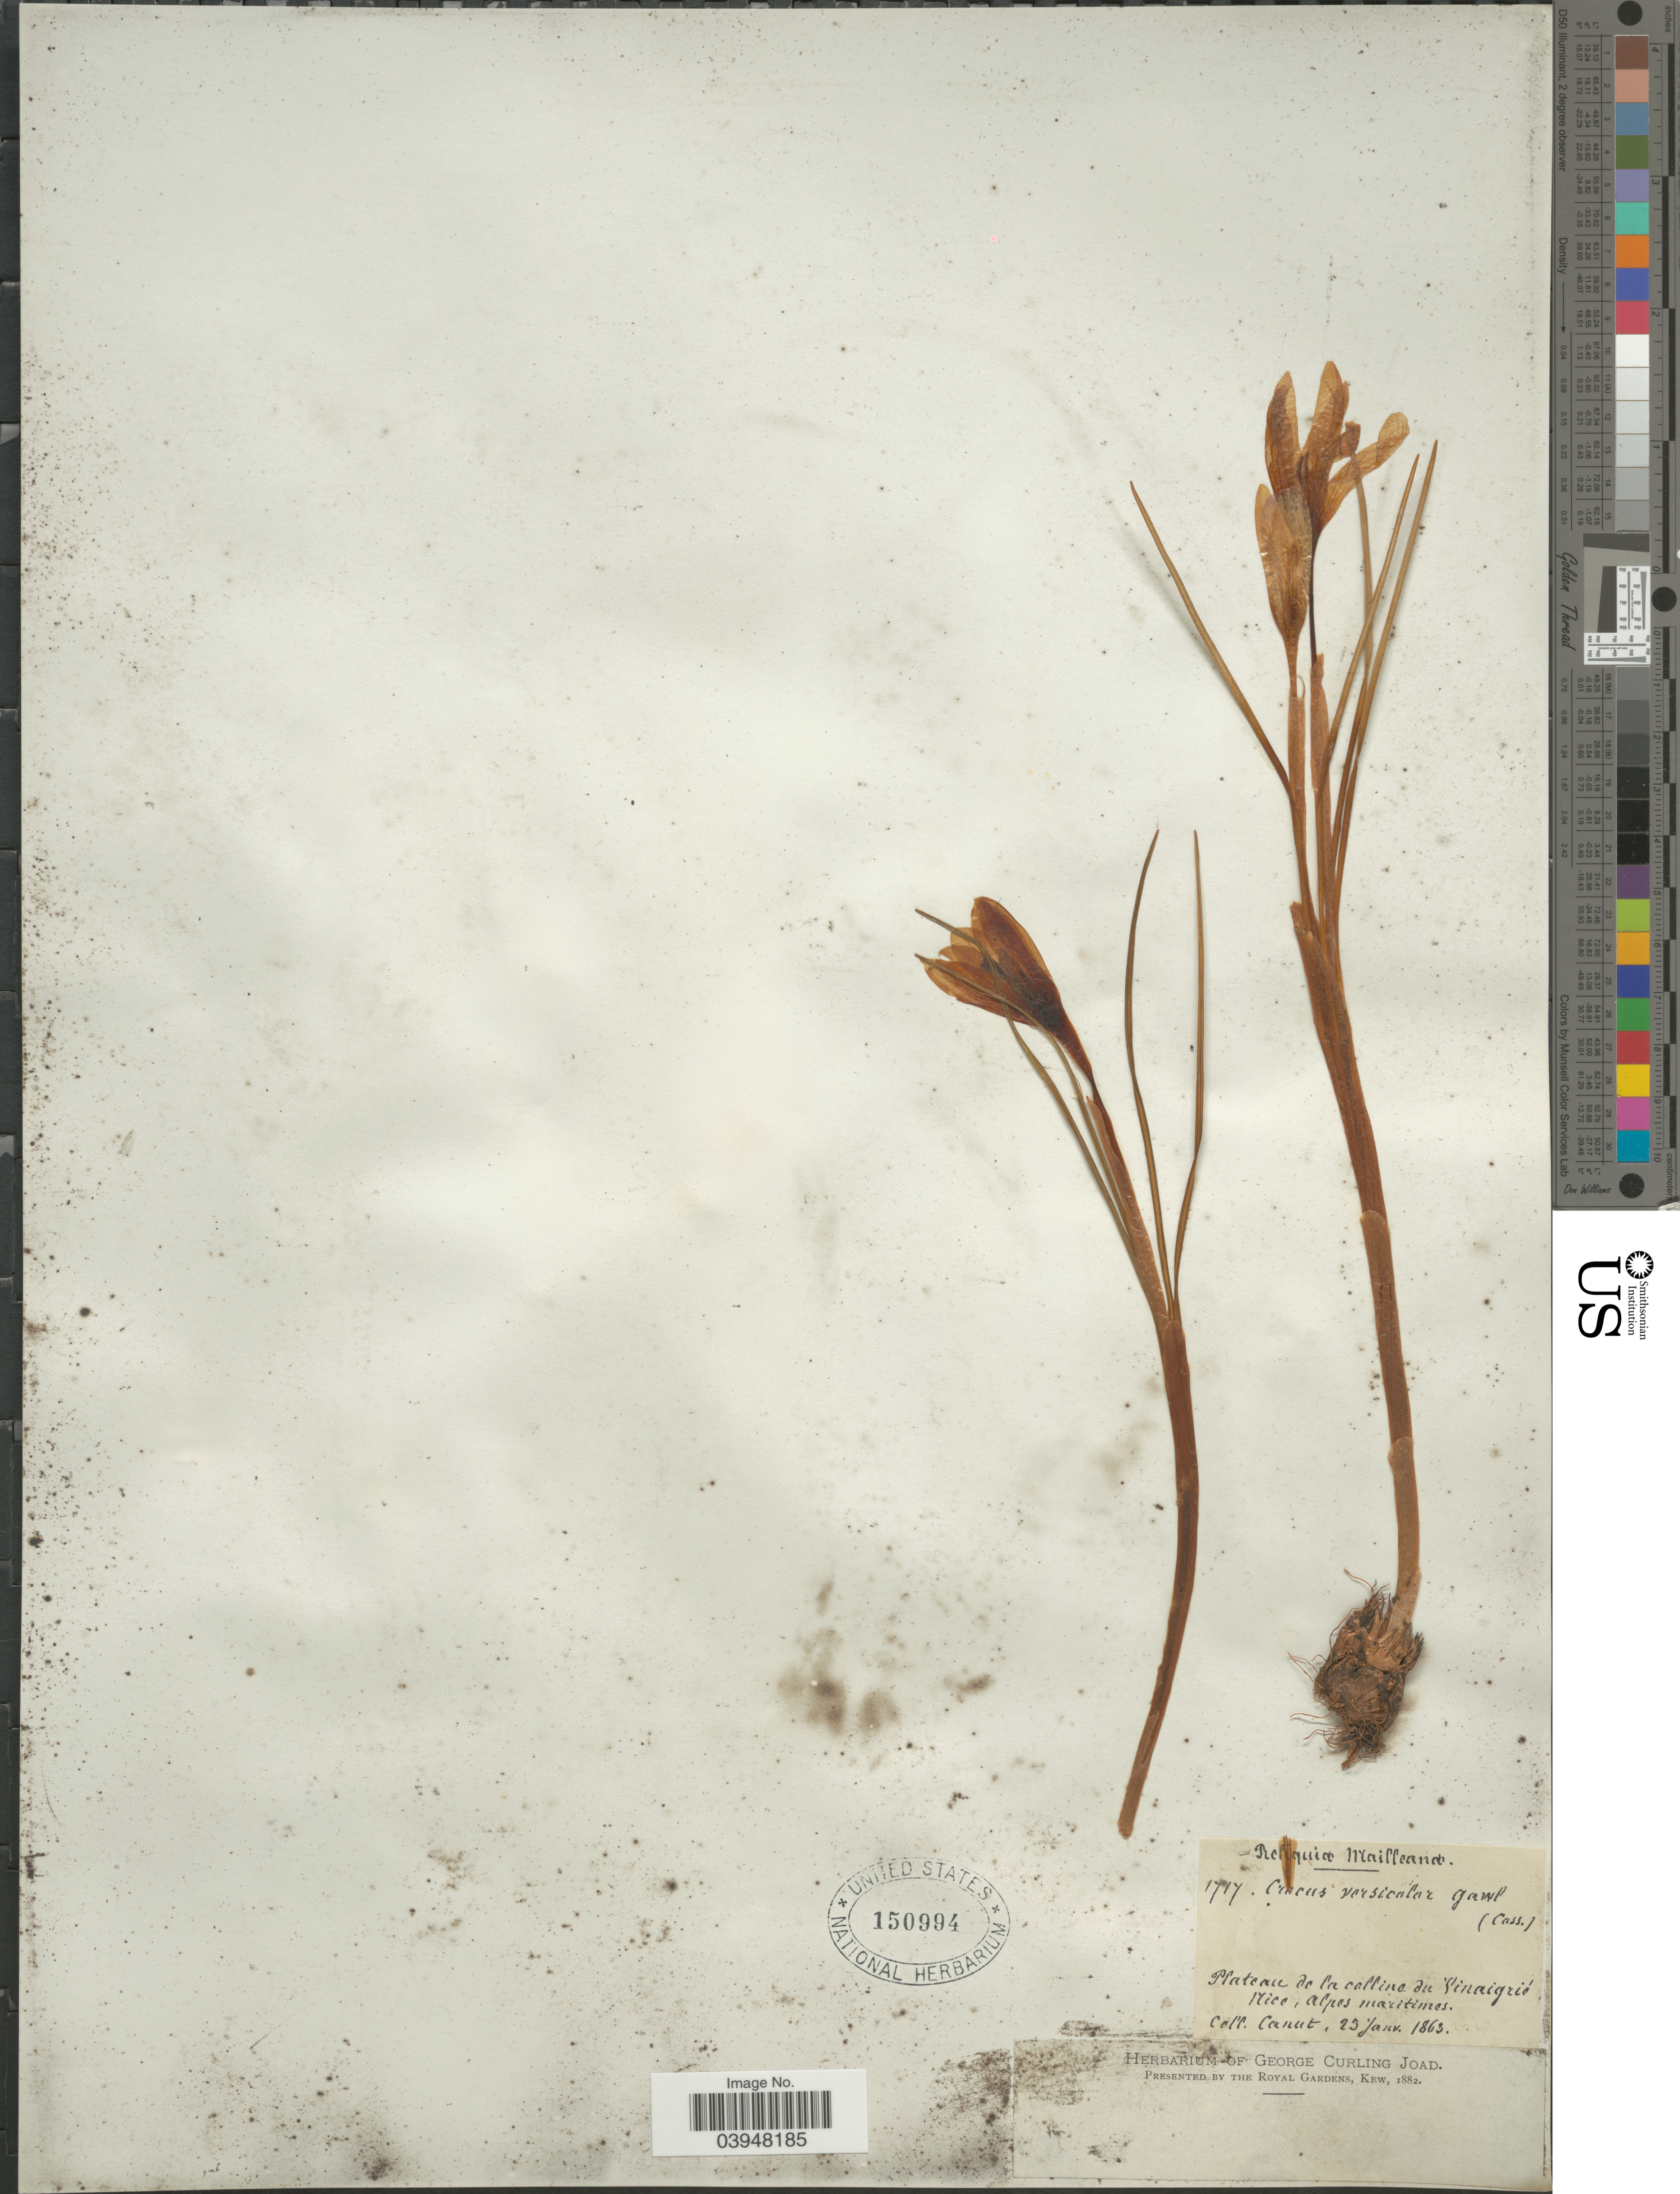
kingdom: Plantae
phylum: Tracheophyta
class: Liliopsida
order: Asparagales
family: Iridaceae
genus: Crocus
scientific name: Crocus versicolor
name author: Ker Gawl.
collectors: Canut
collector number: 1717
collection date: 1863-01-25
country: France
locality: Reliquiae Mailleana. Plateau de la callina du Sinagrie [interpreted] Nice, Alpes Maritimes.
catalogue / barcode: US 150994